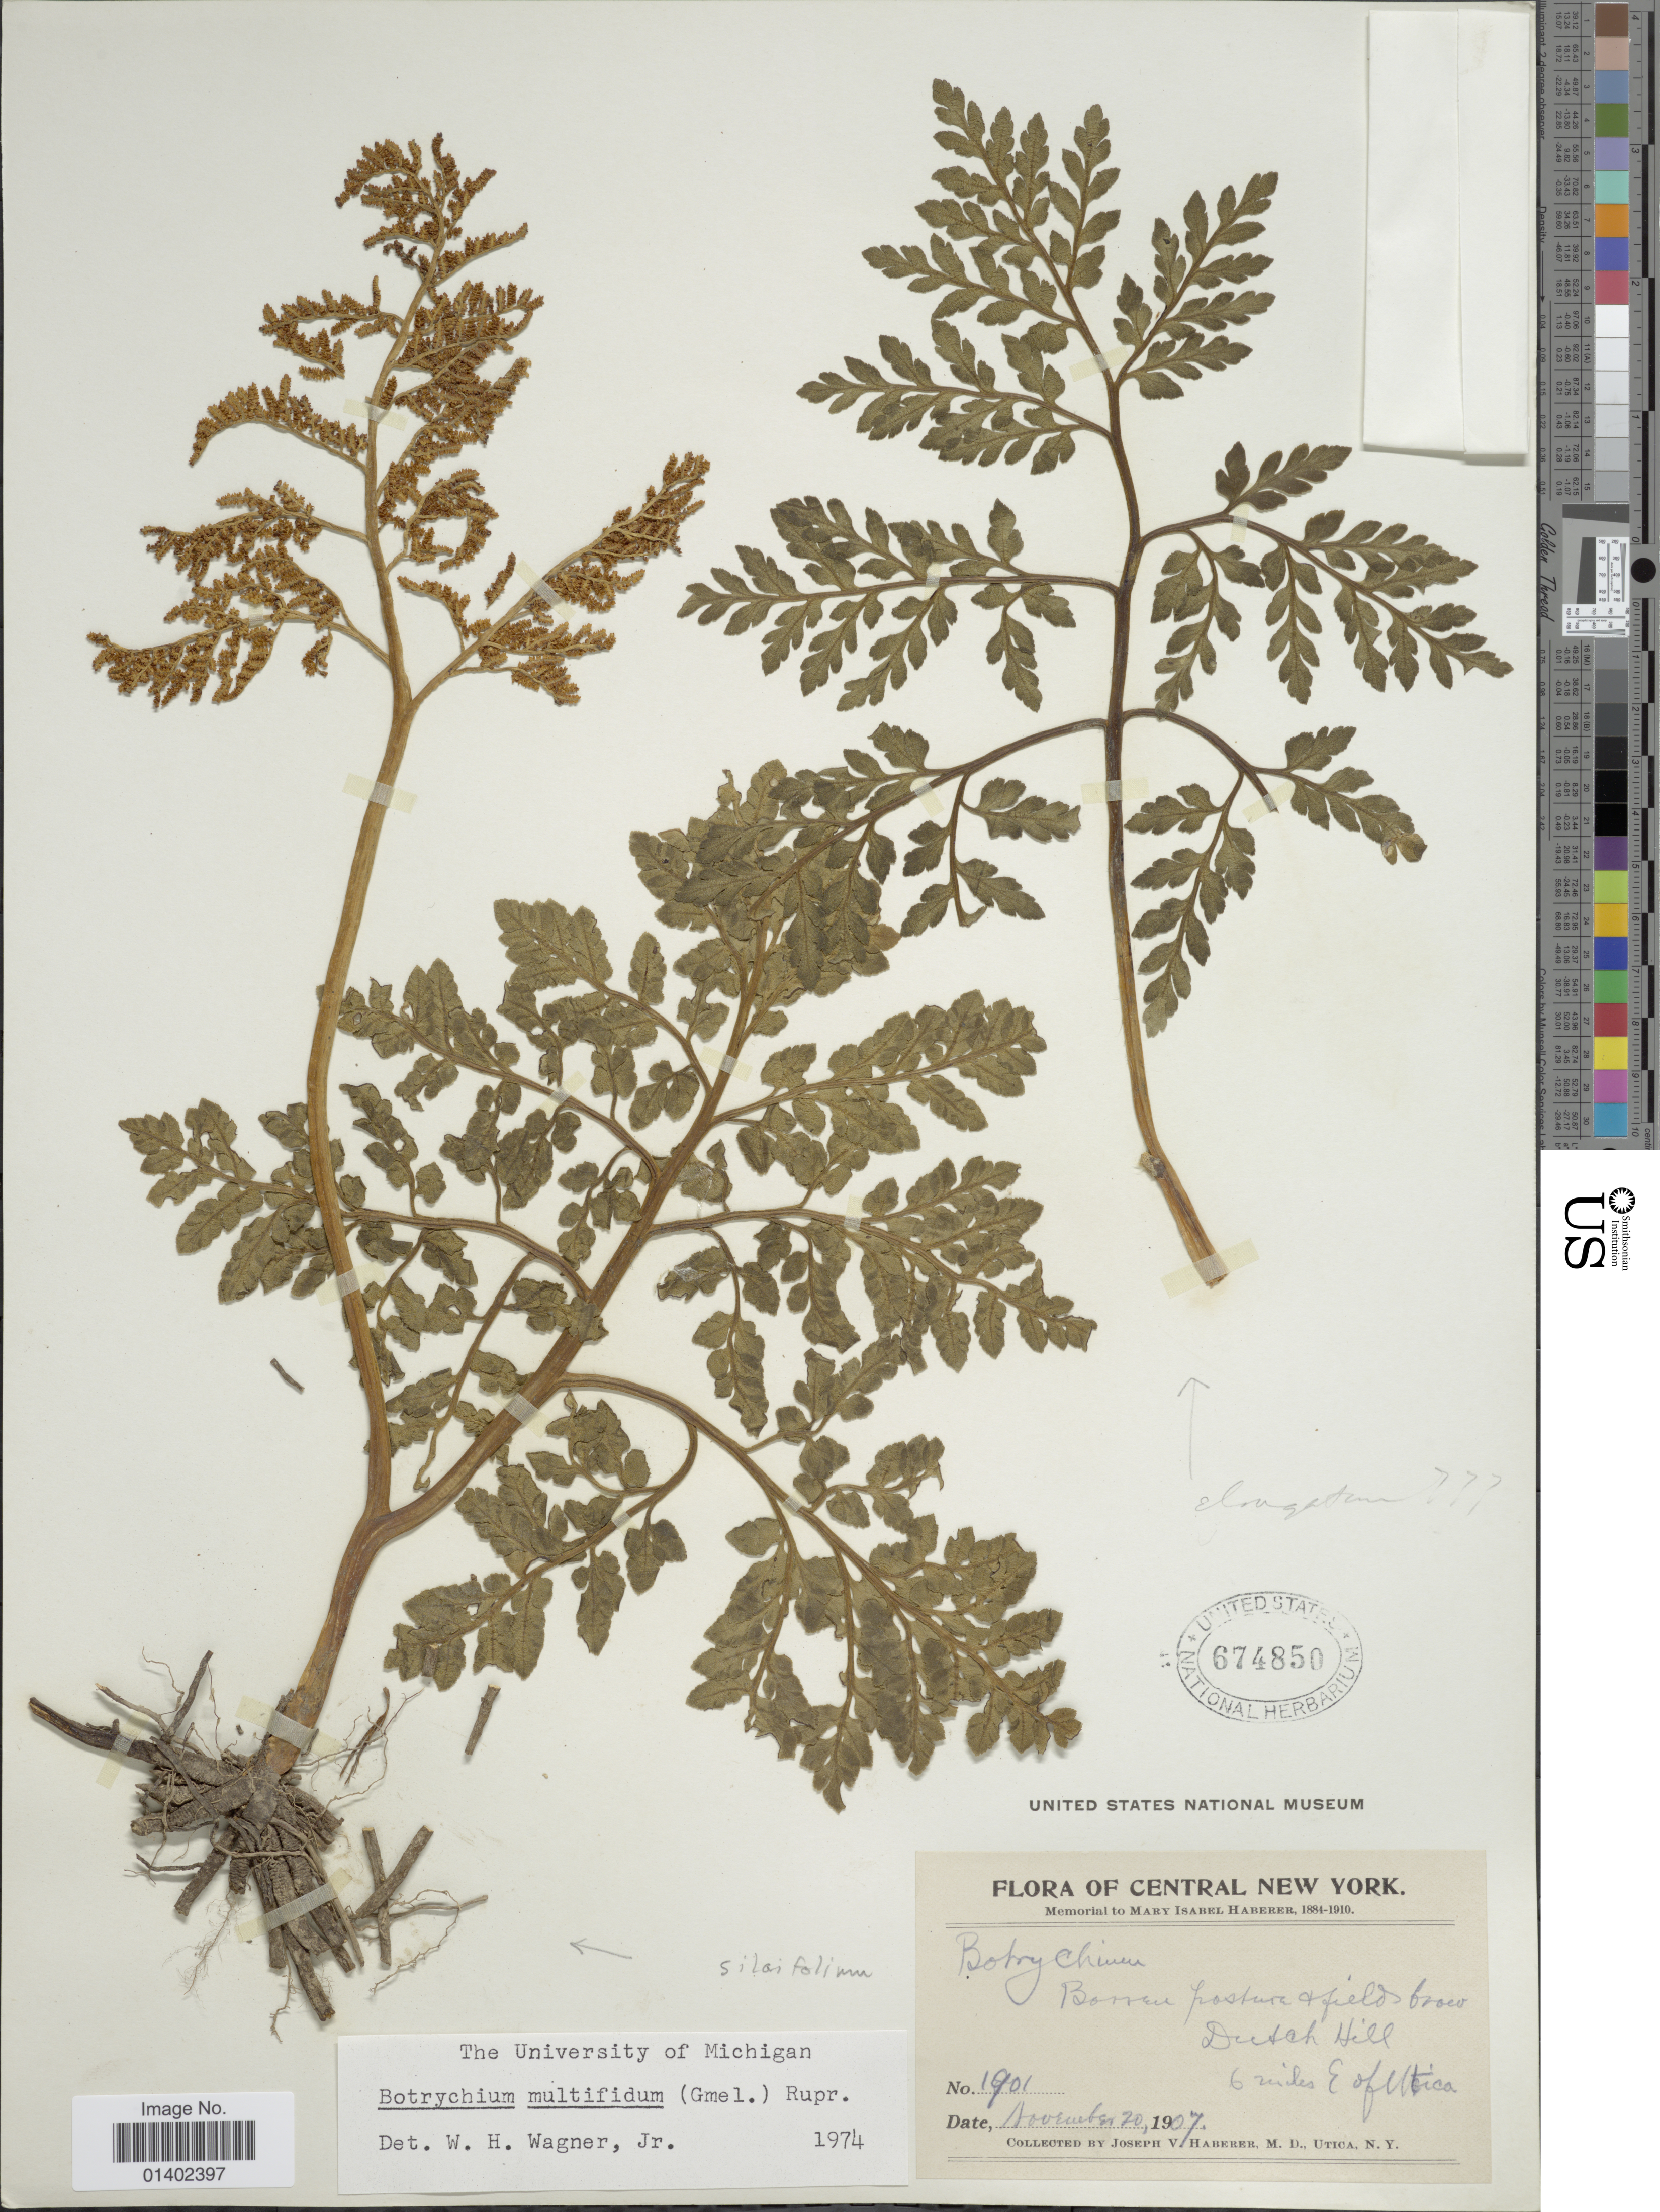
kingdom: Plantae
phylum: Tracheophyta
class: Polypodiopsida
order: Ophioglossales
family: Ophioglossaceae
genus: Botrychium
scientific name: Botrychium multifidum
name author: (J.F. Gmel.) Rupr.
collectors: J. V. Haberer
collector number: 1901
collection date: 1907-11-20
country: United States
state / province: New York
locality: Central New York, Border pasture fields from Dutch Hill, 6 miles E of Utica.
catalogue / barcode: US 574850